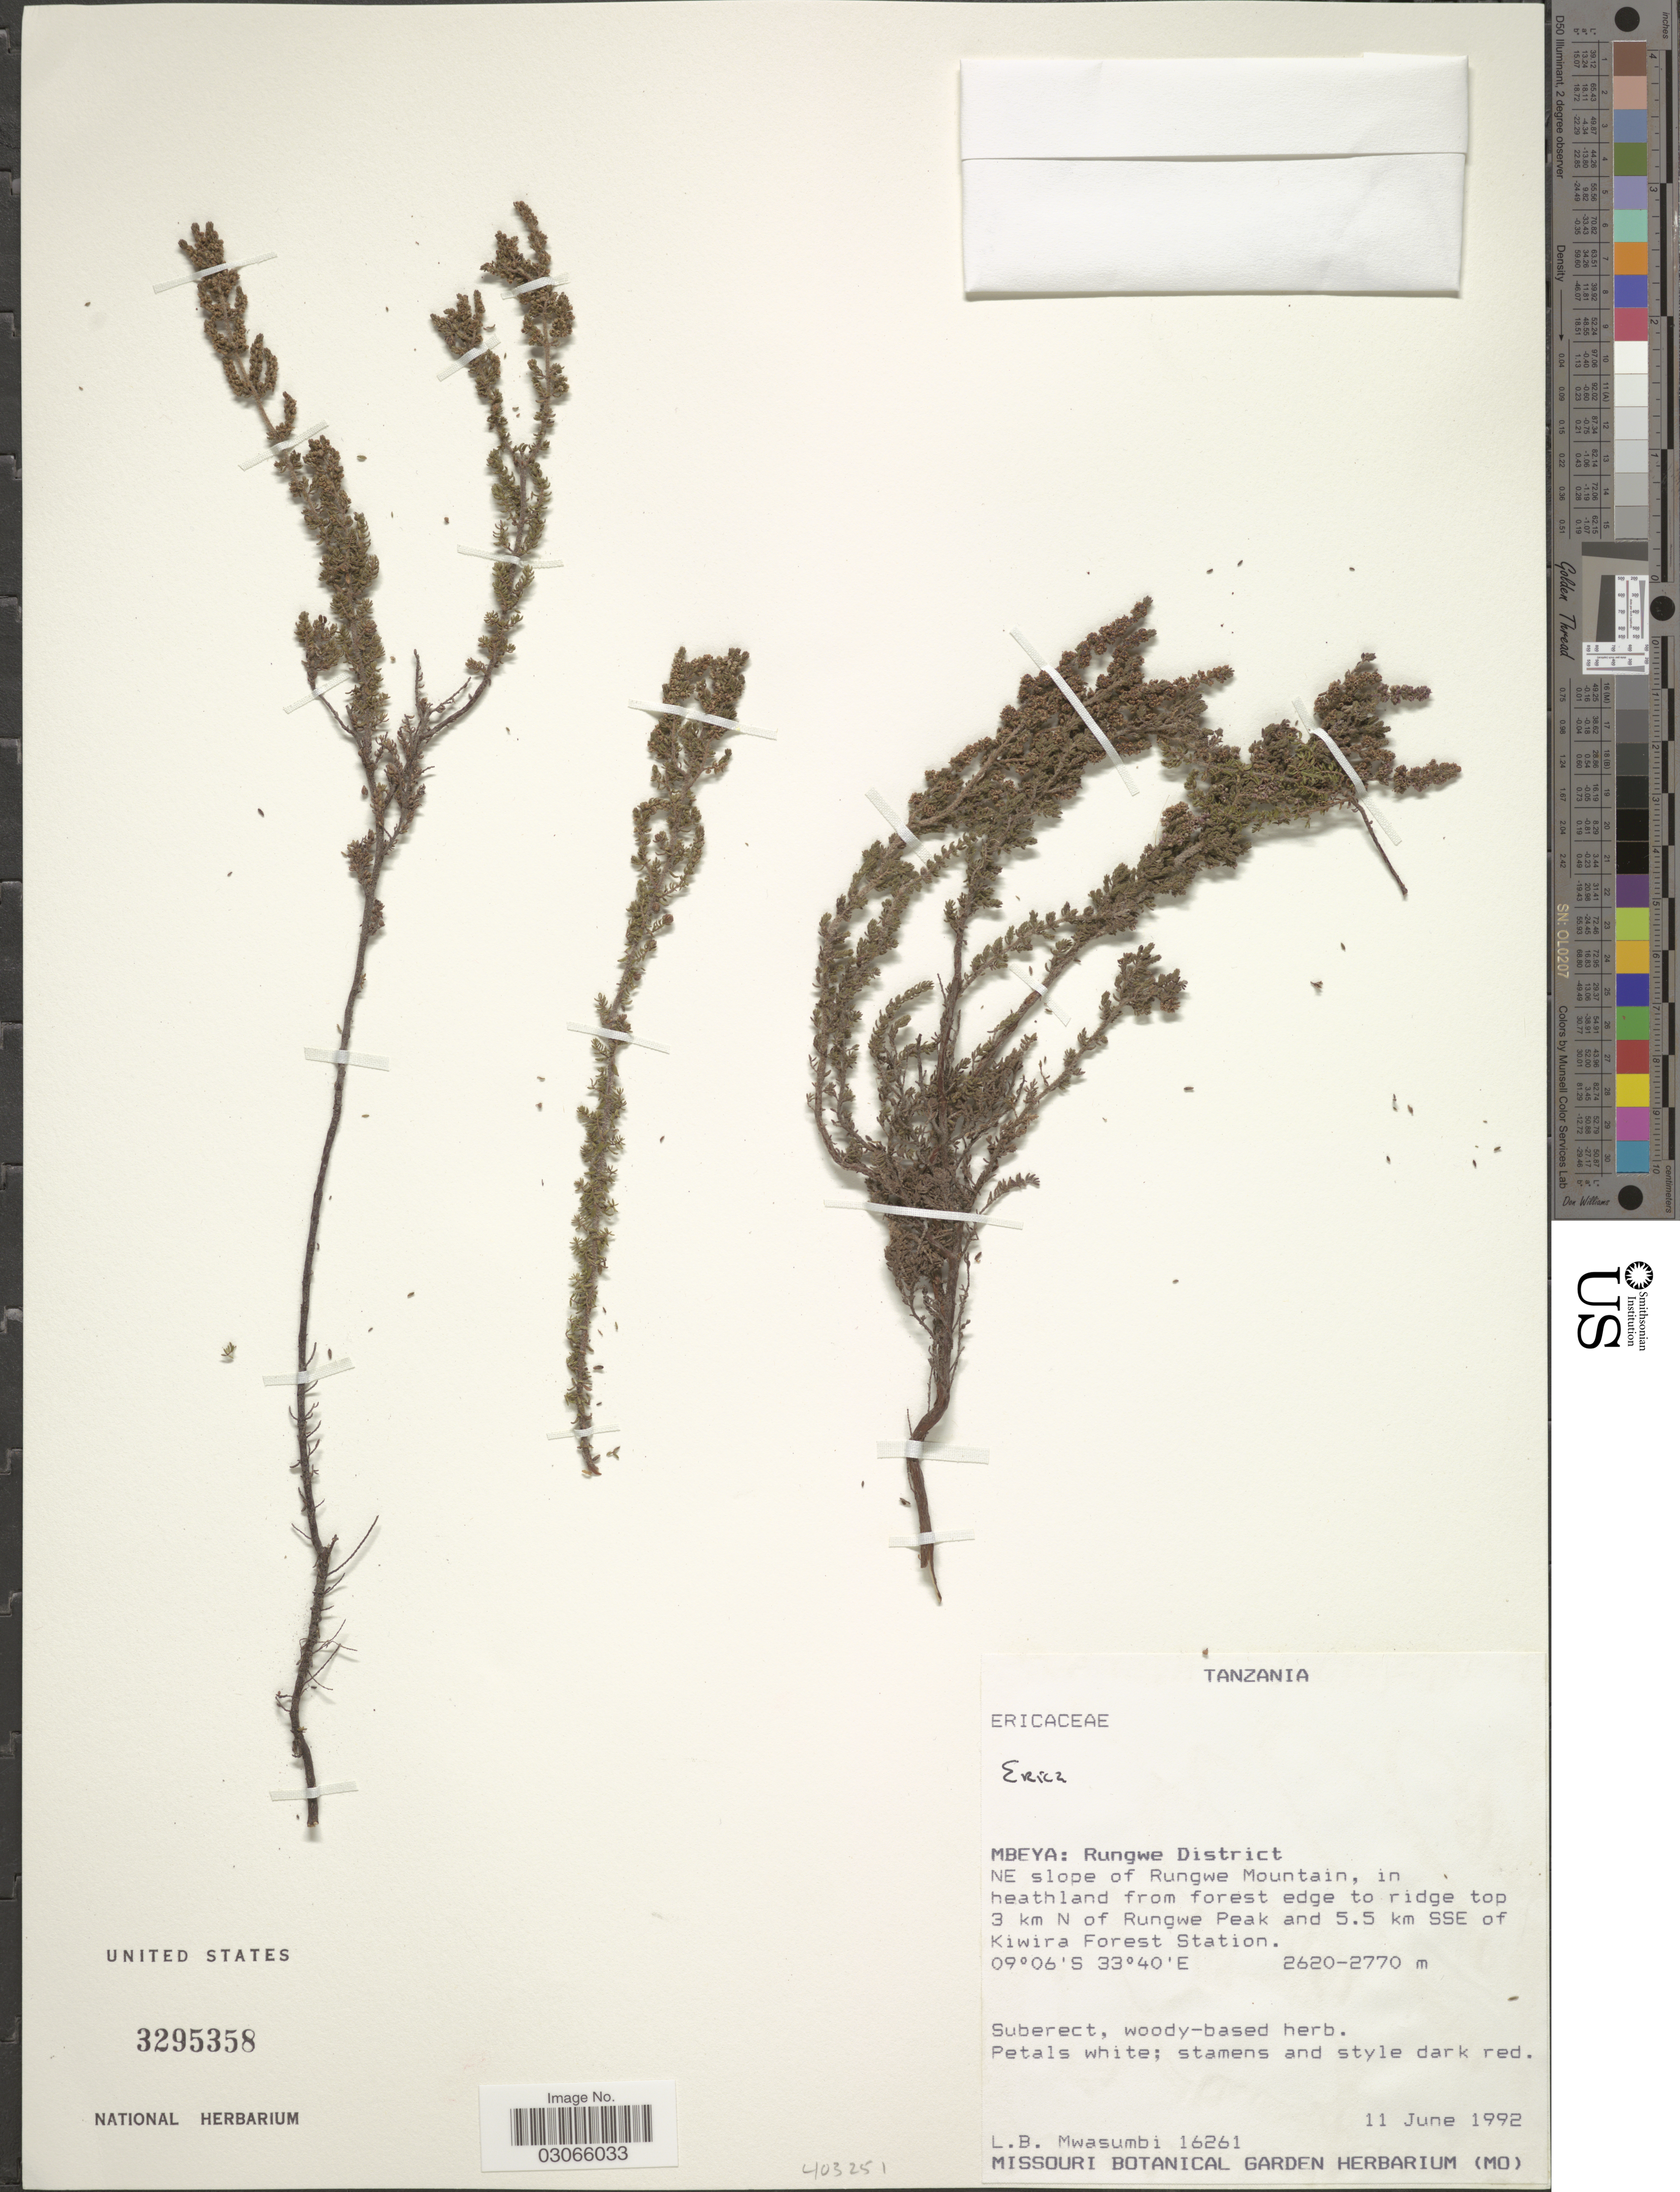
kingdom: Plantae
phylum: Tracheophyta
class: Magnoliopsida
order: Ericales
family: Ericaceae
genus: Erica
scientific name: Erica sp.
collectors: L. Mwasumbi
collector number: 16261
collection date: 1992-06-11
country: Tanzania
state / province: Mbeya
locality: Rungwe District, NE slope of Rungwe Mountain, in heathland from forest edge to ridge top 3 km N of Rungwe Peak and 5.5 km SSE of Kiwira Forest Station.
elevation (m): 2620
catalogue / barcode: US 3295358